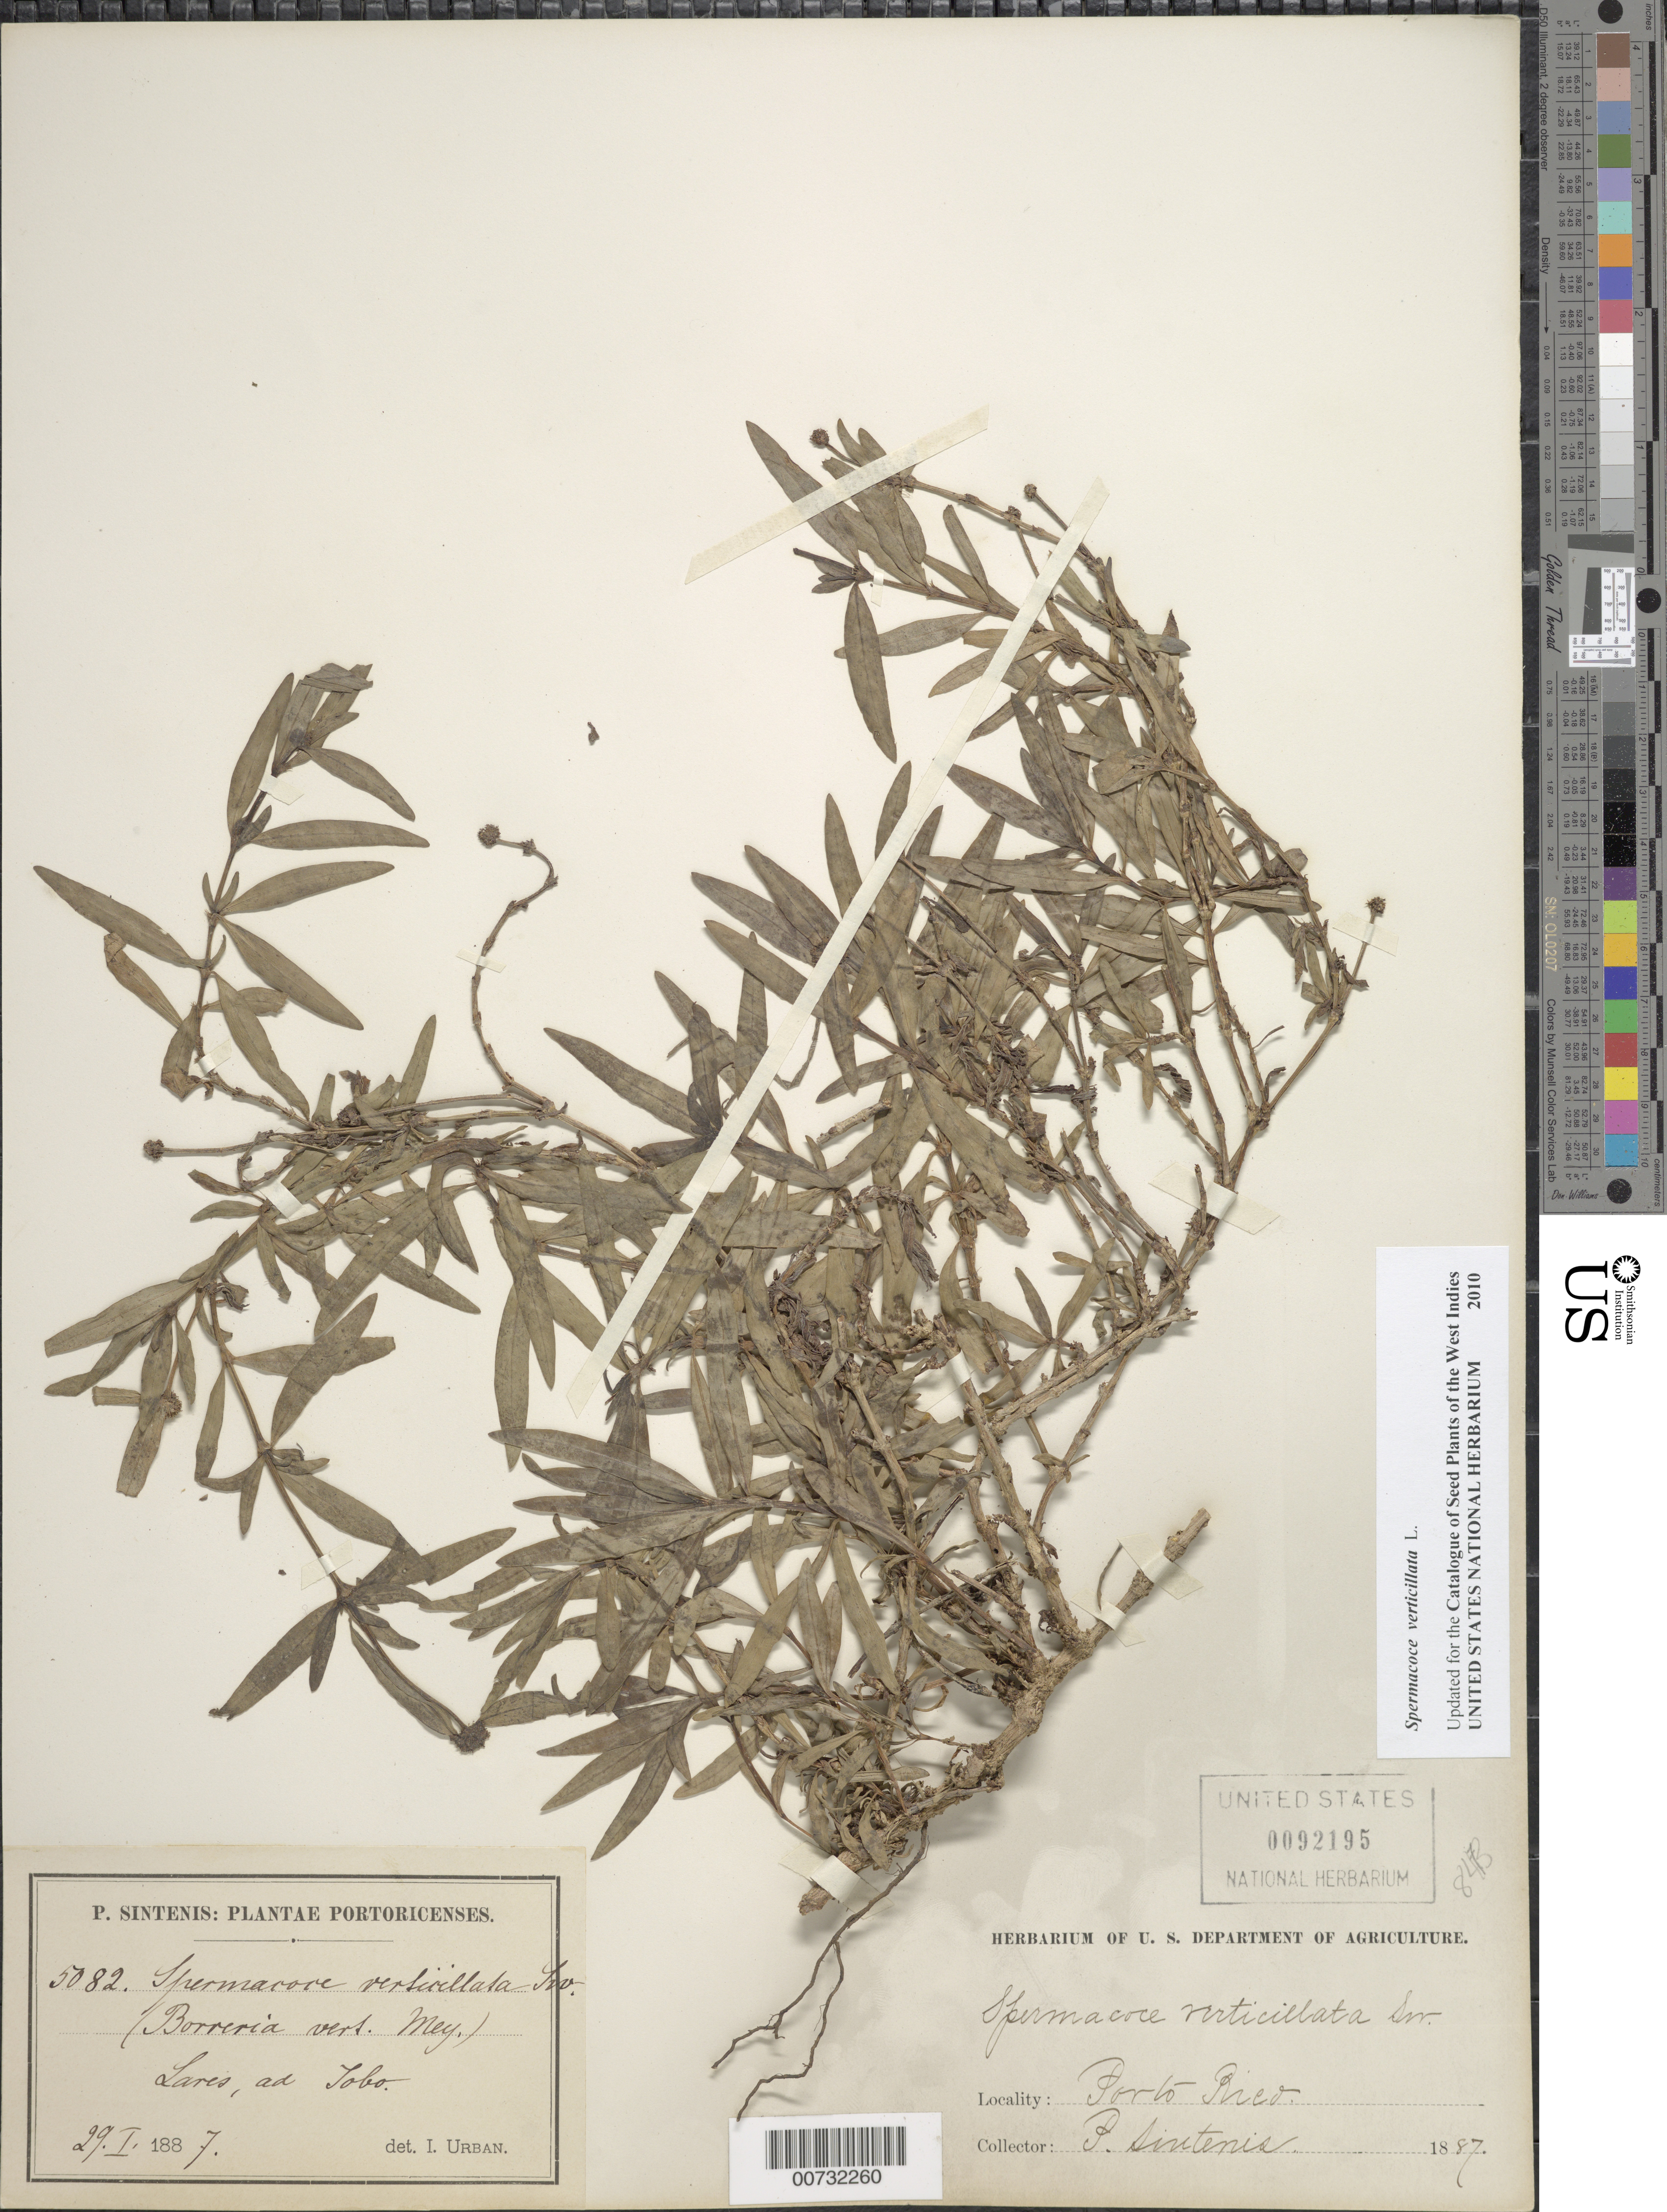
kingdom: Plantae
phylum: Tracheophyta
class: Magnoliopsida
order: Gentianales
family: Rubiaceae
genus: Spermacoce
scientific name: Spermacoce verticillata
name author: L.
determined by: Urban, Ignatz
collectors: P. Sintenis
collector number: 5082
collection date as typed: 29 Jan 1887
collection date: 1887-01-29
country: Puerto Rico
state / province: Lares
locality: Lares, ad Lobo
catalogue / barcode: US 92195